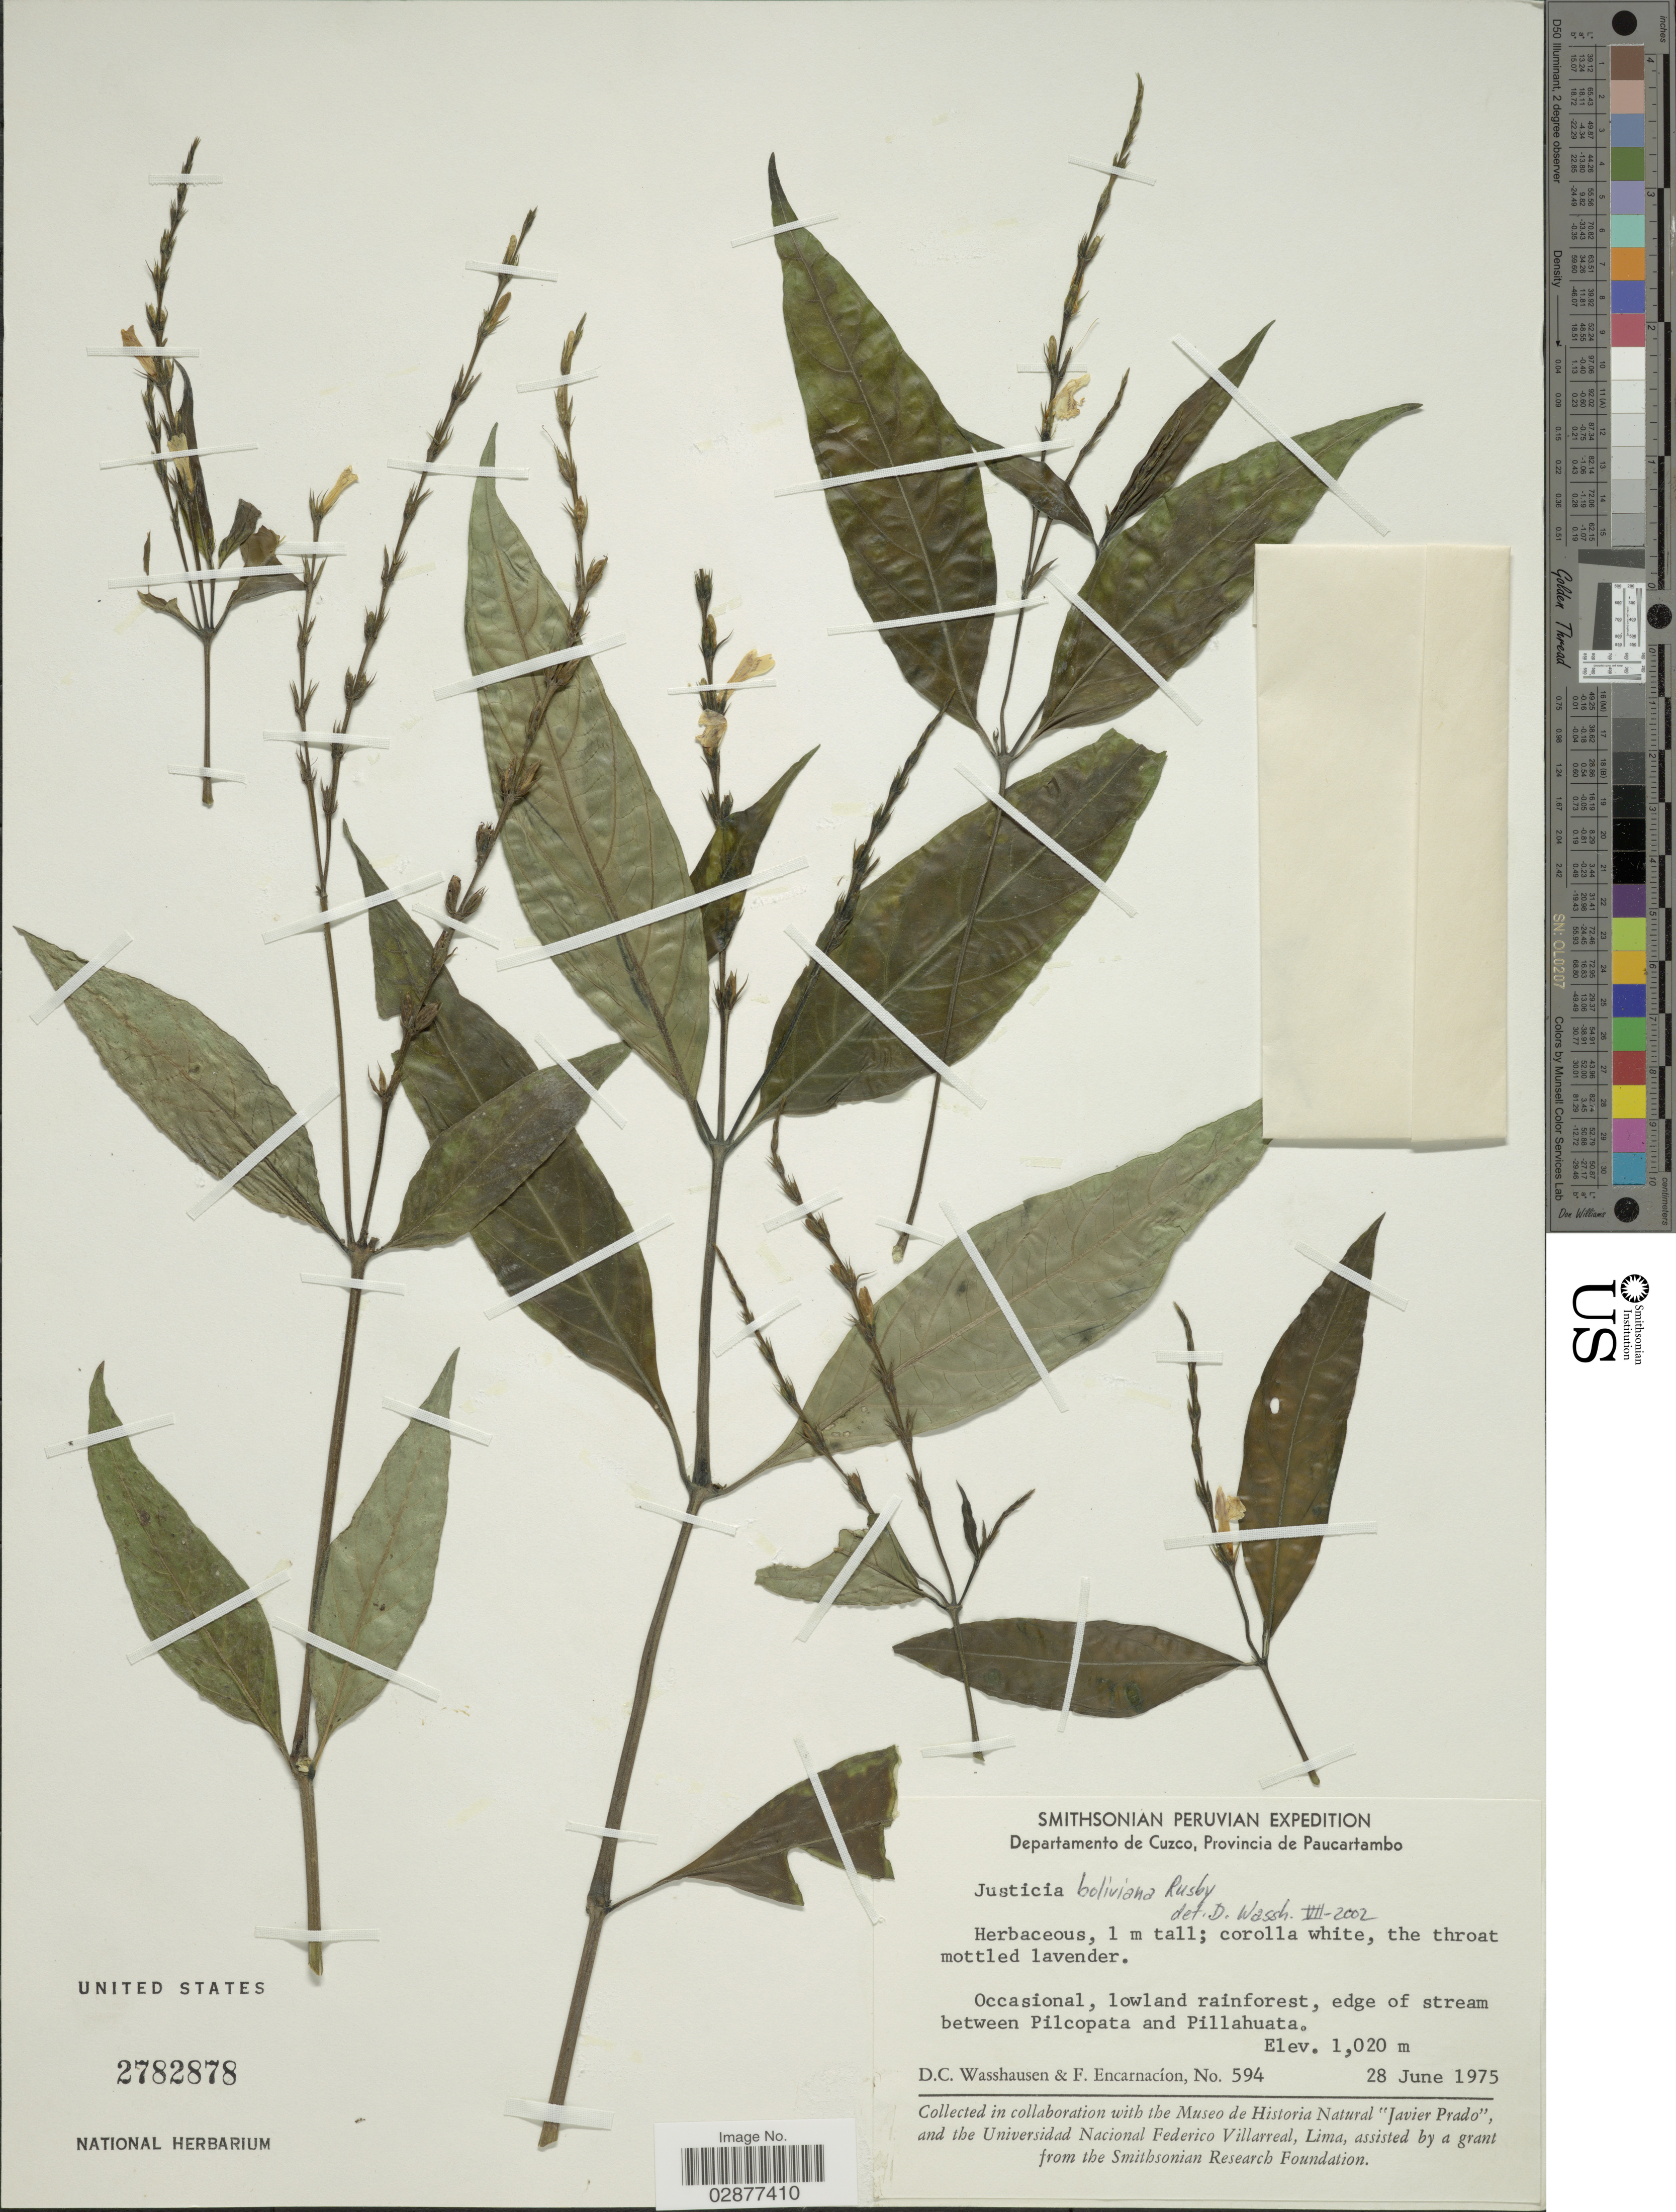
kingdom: Plantae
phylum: Tracheophyta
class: Magnoliopsida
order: Lamiales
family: Acanthaceae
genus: Justicia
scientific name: Justicia boliviana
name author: Rusby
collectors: D. C. Wasshausen & F. Encarnación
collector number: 594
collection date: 1975-06-28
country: Peru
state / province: Cusco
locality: Departamento de Cuzco, Provincia de Paucartambo. Occasional, lowland rainforest, edge of stream between Pilcopata and Pillahuata.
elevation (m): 1020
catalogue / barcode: US 2782878